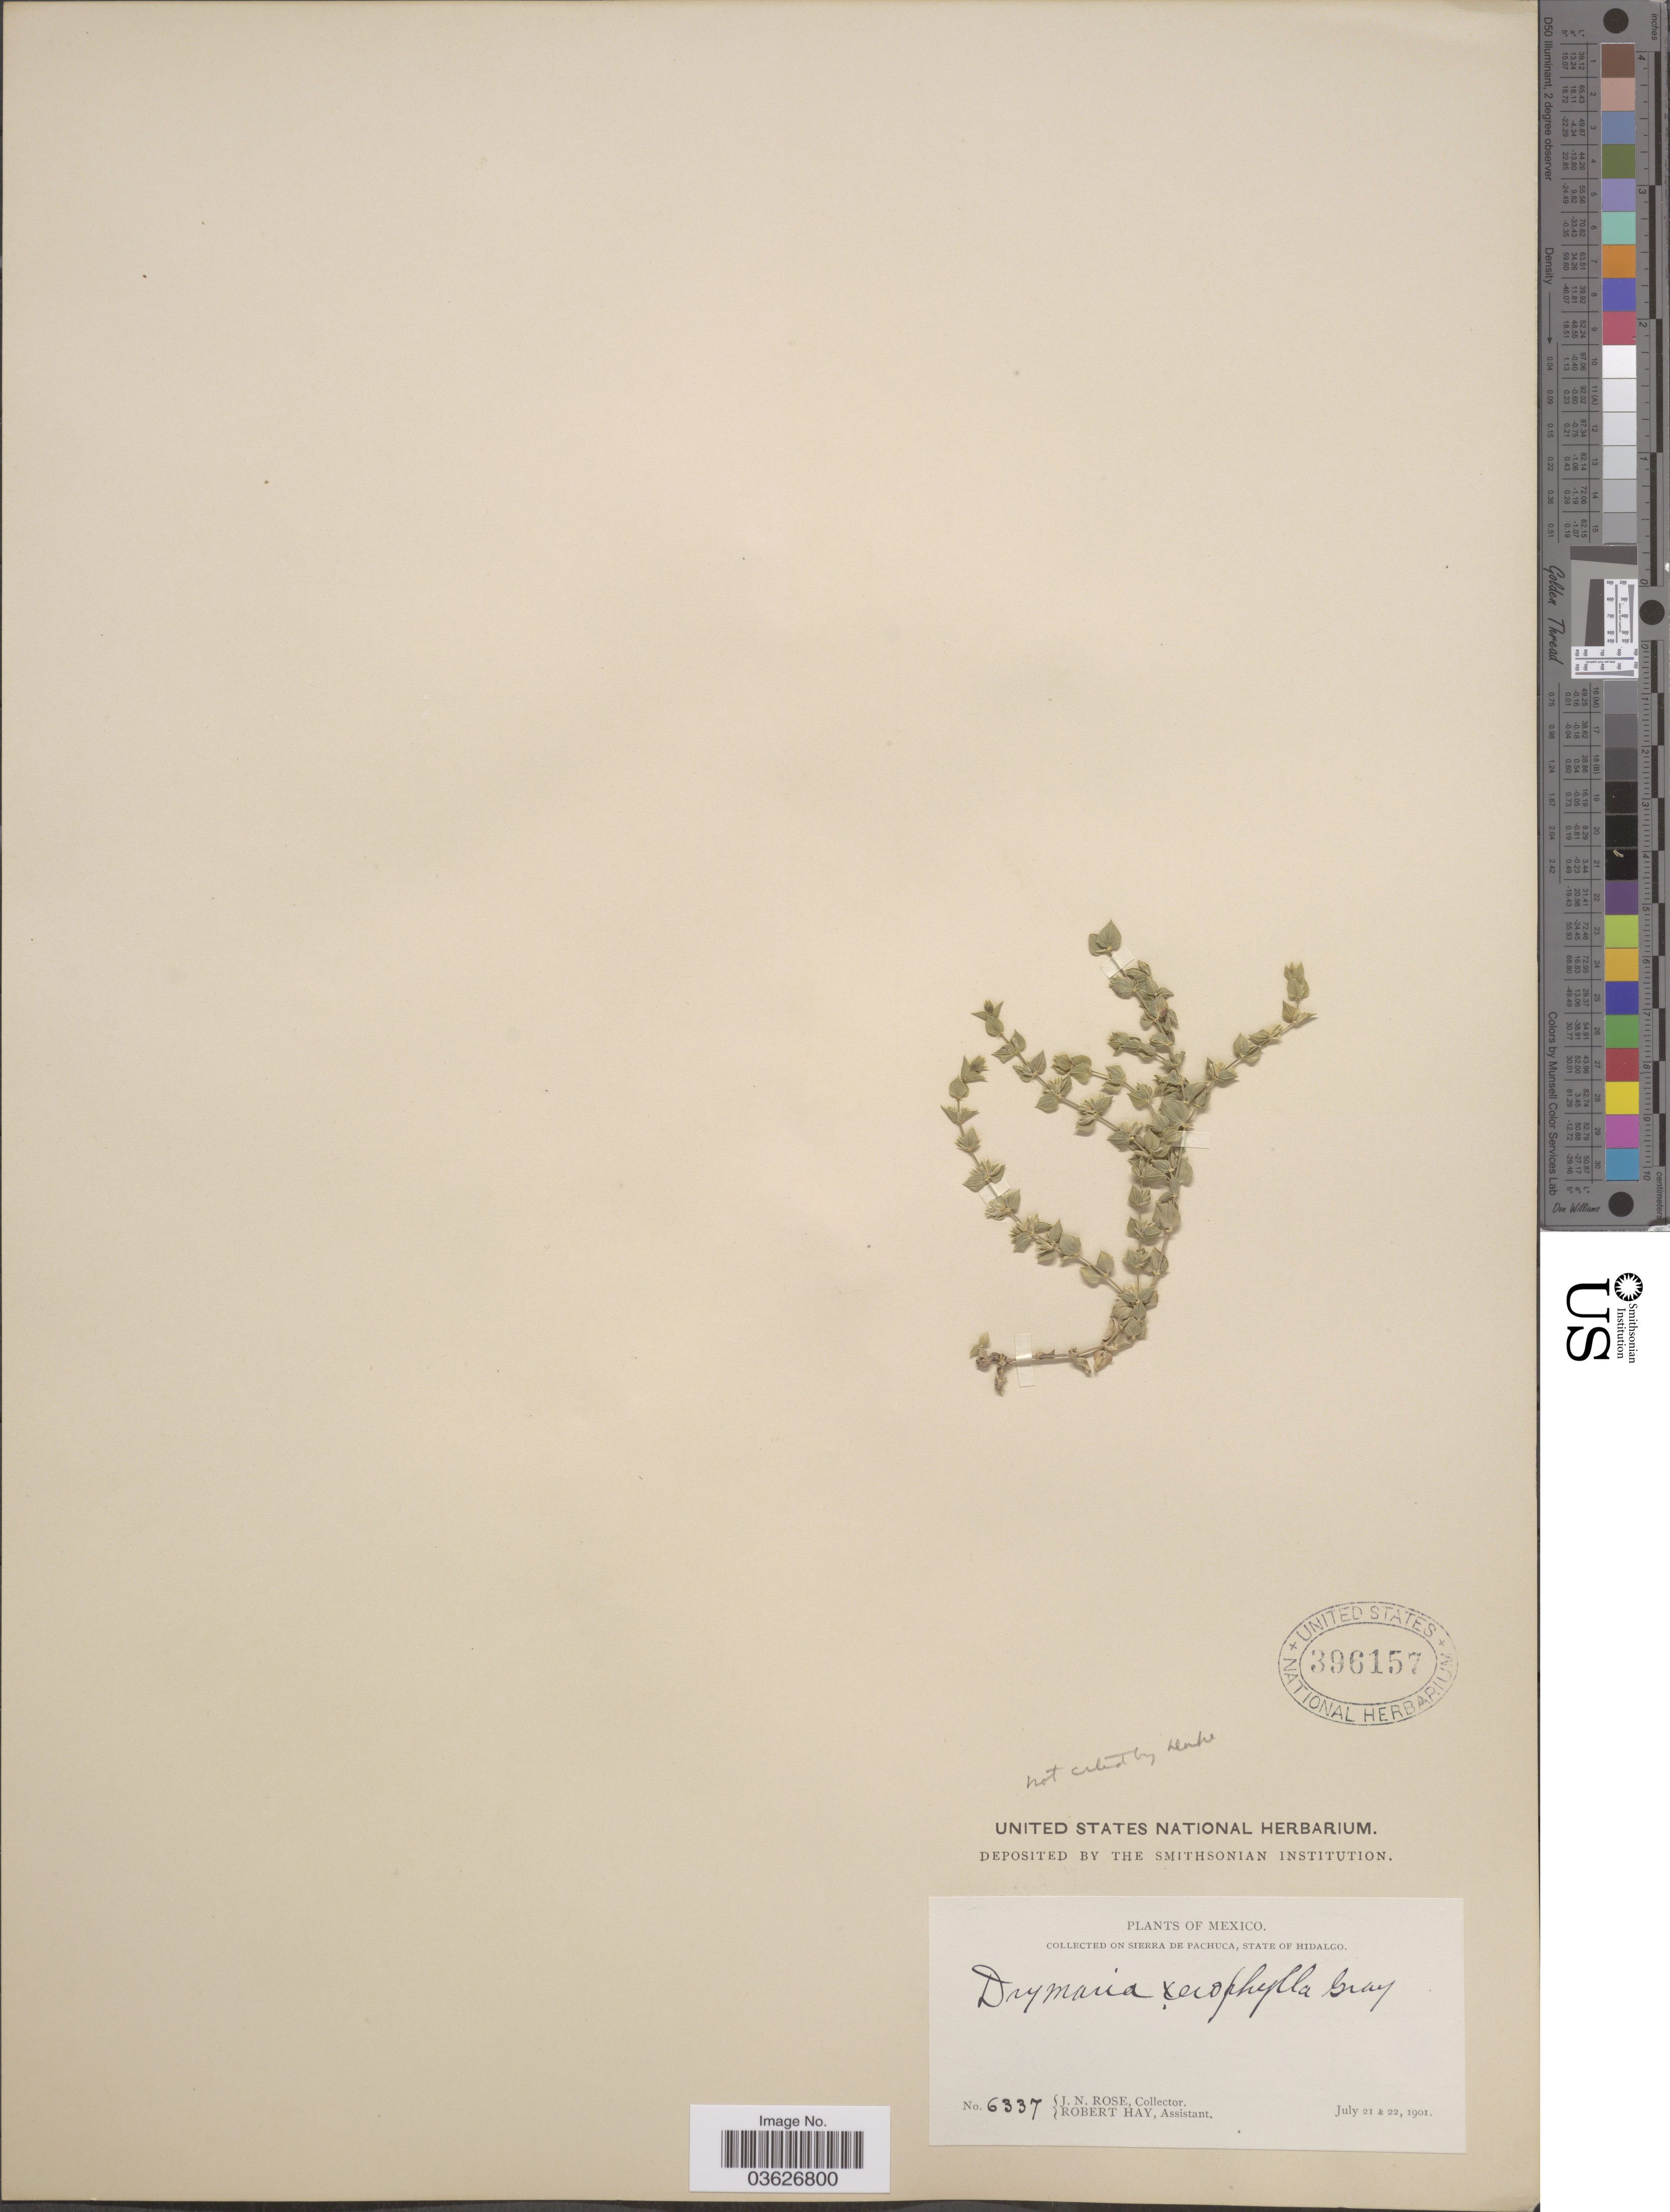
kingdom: Plantae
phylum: Tracheophyta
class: Magnoliopsida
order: Caryophyllales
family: Caryophyllaceae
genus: Drymaria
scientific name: Drymaria xerophylla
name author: A. Gray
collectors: J. N. Rose & R. Hay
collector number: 6337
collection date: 1901-07-21/1901-07-22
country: Mexico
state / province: Hidalgo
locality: On Sierra de Pachuca.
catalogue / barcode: US 396157